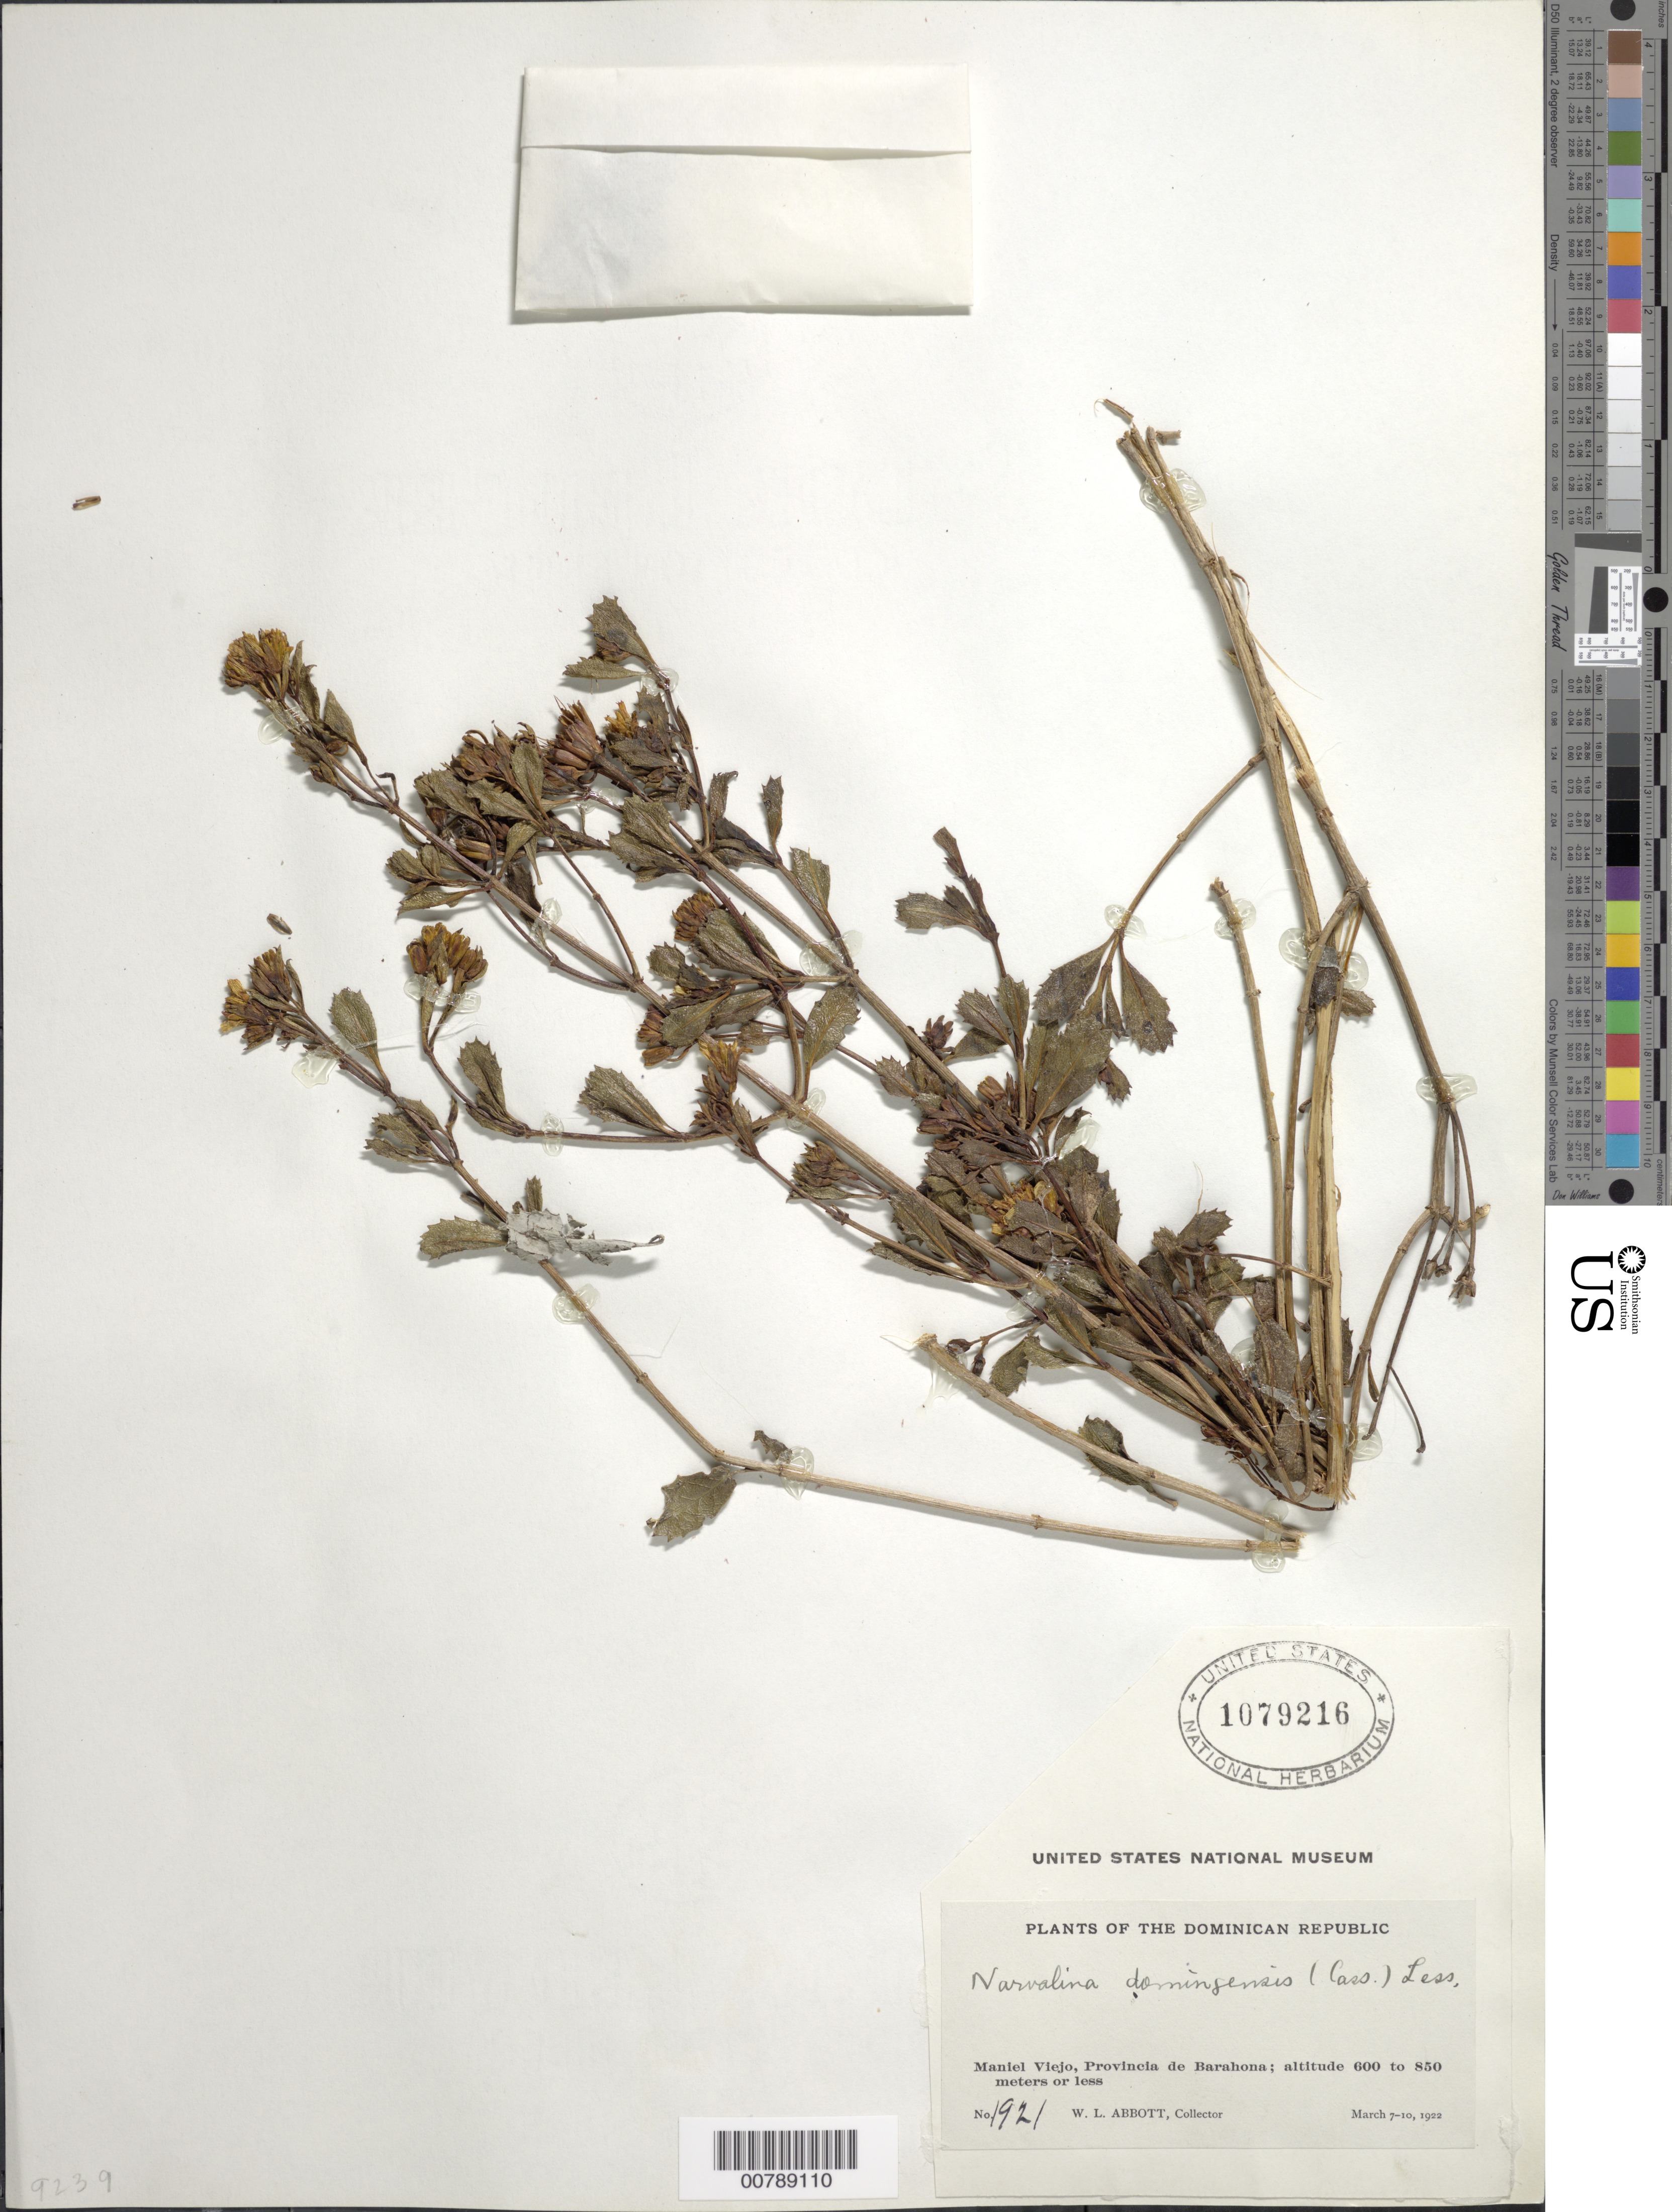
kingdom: Plantae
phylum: Tracheophyta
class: Magnoliopsida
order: Asterales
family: Asteraceae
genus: Narvalina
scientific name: Narvalina domingensis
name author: (Cass.) Less.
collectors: W. L. Abbott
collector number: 1921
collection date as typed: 07 Mar 1922 to 10 Mar 1922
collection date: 1922-03-07/1922-03-10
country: Dominican Republic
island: Hispaniola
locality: Maniel Viejo, Provincia de Barahona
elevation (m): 600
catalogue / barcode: US 1079216